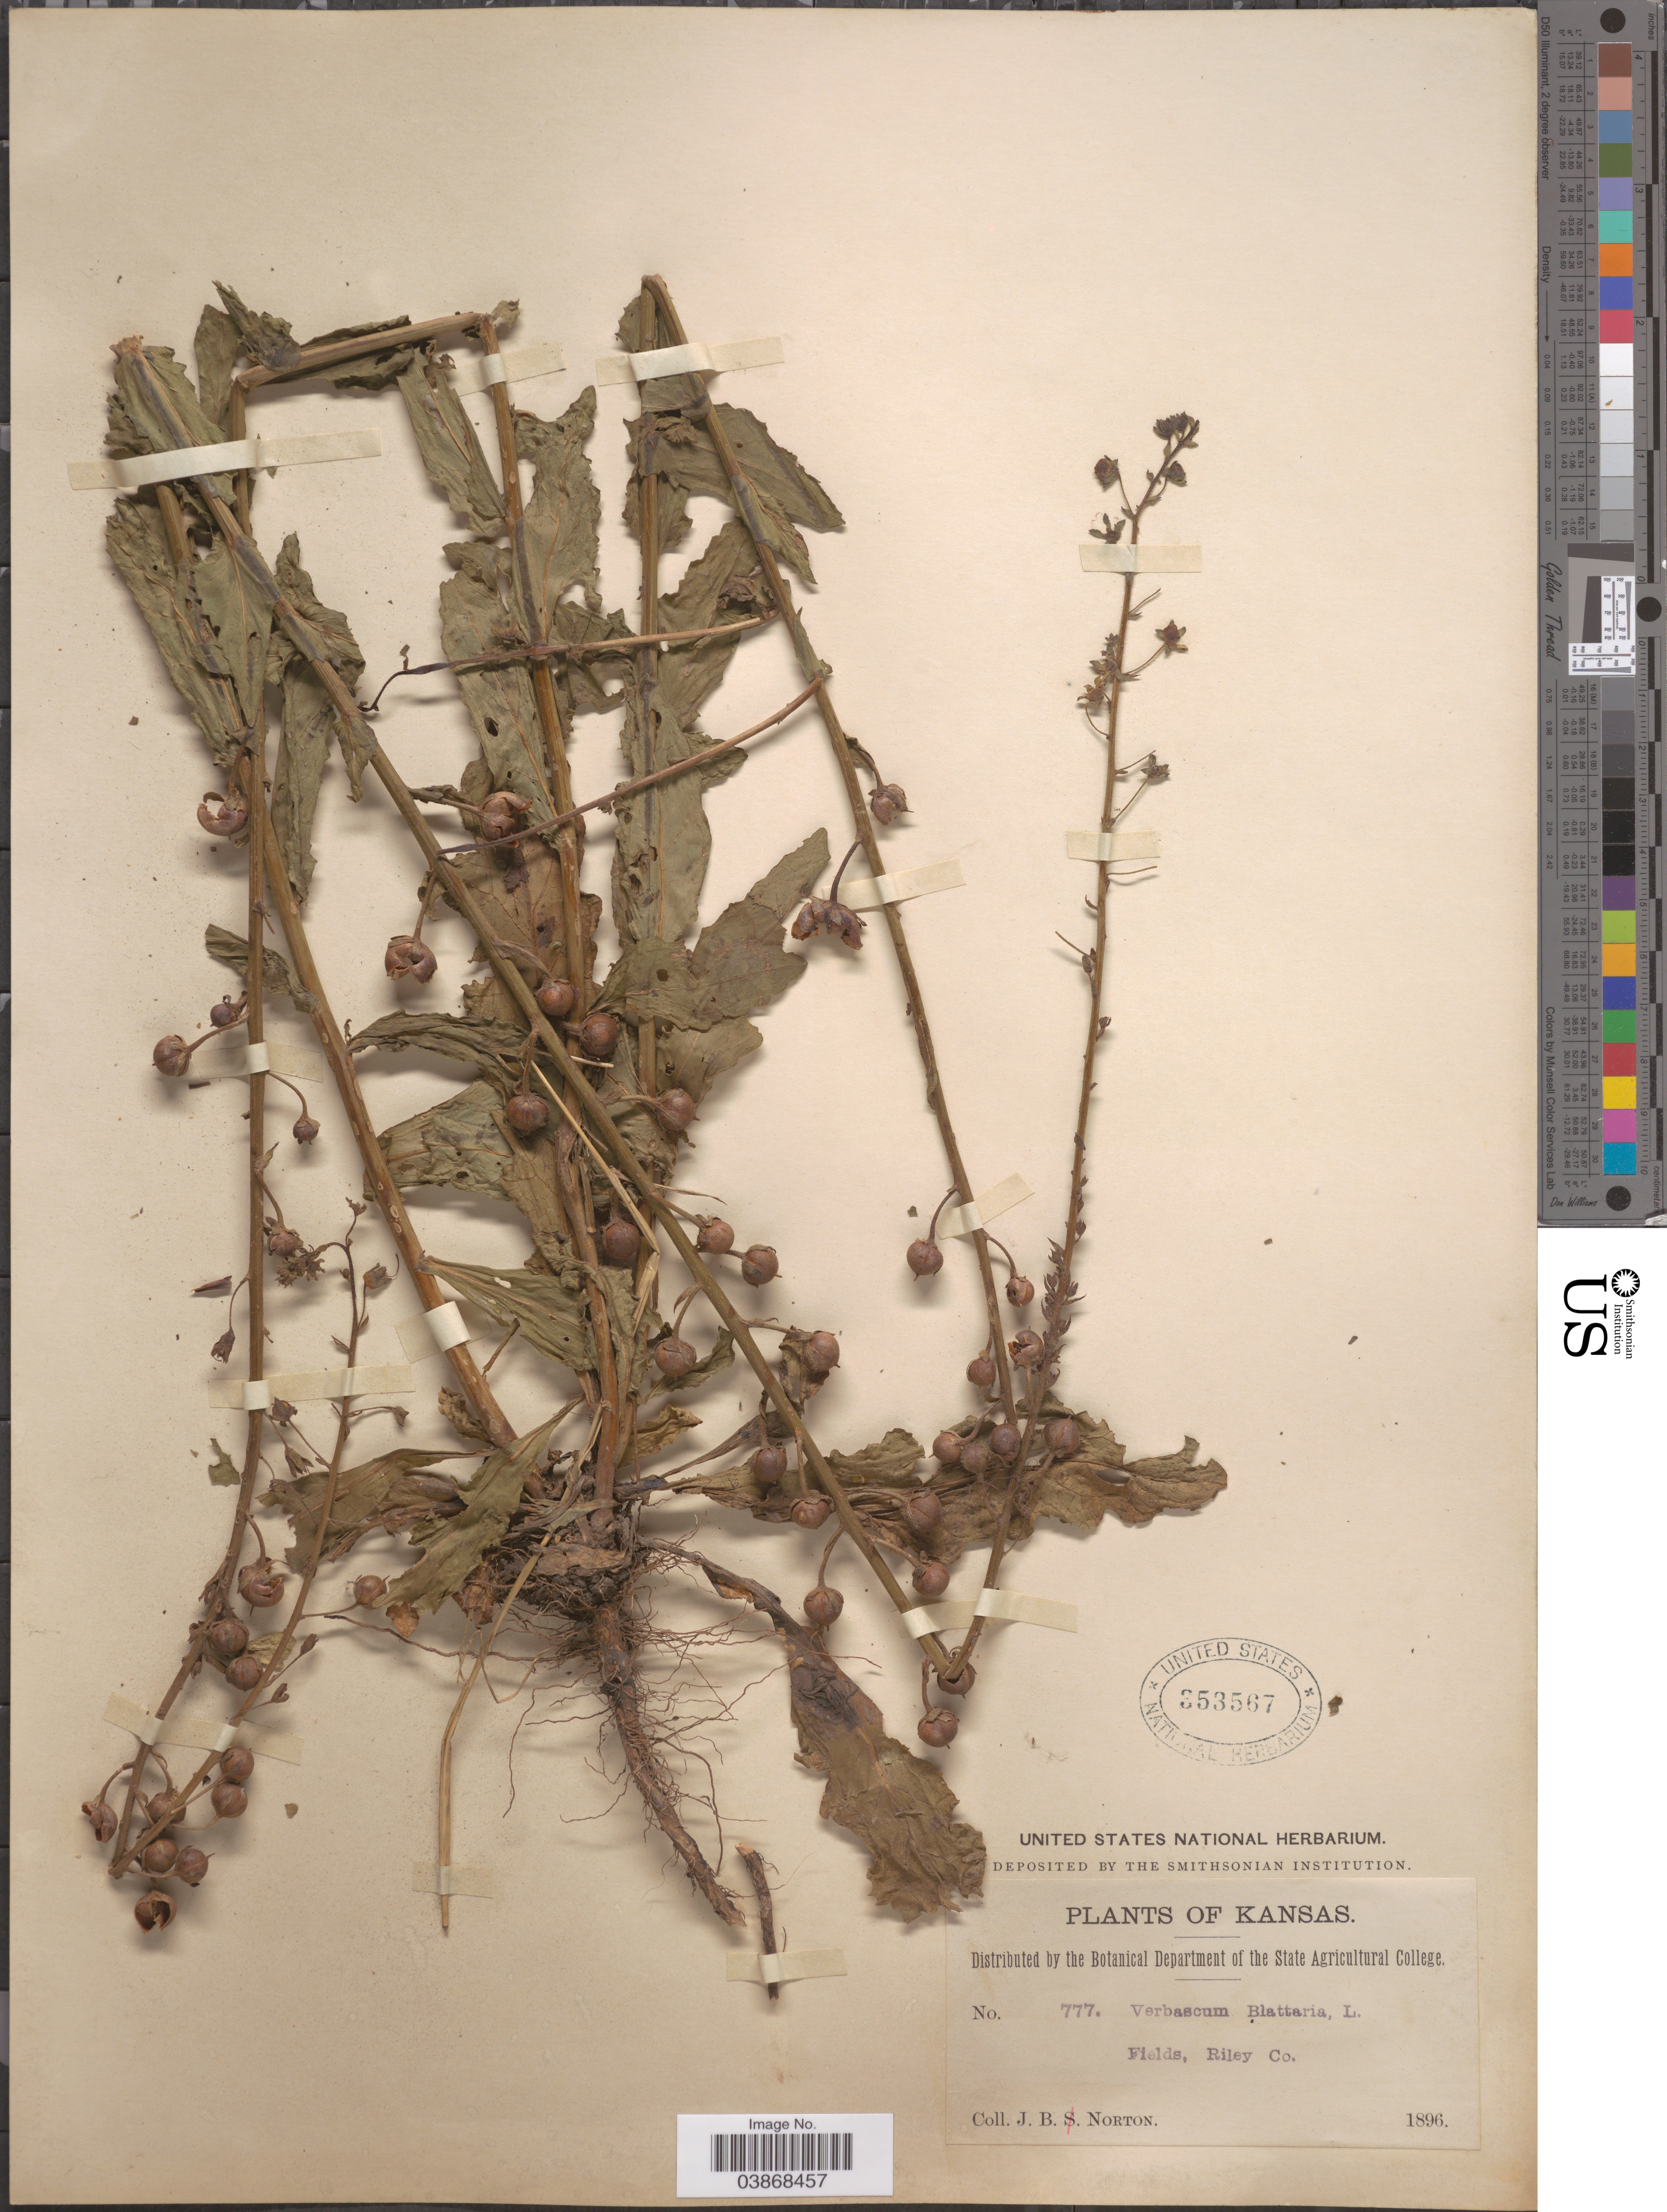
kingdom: Plantae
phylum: Tracheophyta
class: Magnoliopsida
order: Lamiales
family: Scrophulariaceae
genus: Verbascum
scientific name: Verbascum blattaria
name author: L.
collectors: J. B. Norton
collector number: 777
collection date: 1896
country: United States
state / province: Kansas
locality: Riley Co.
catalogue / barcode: US 353567